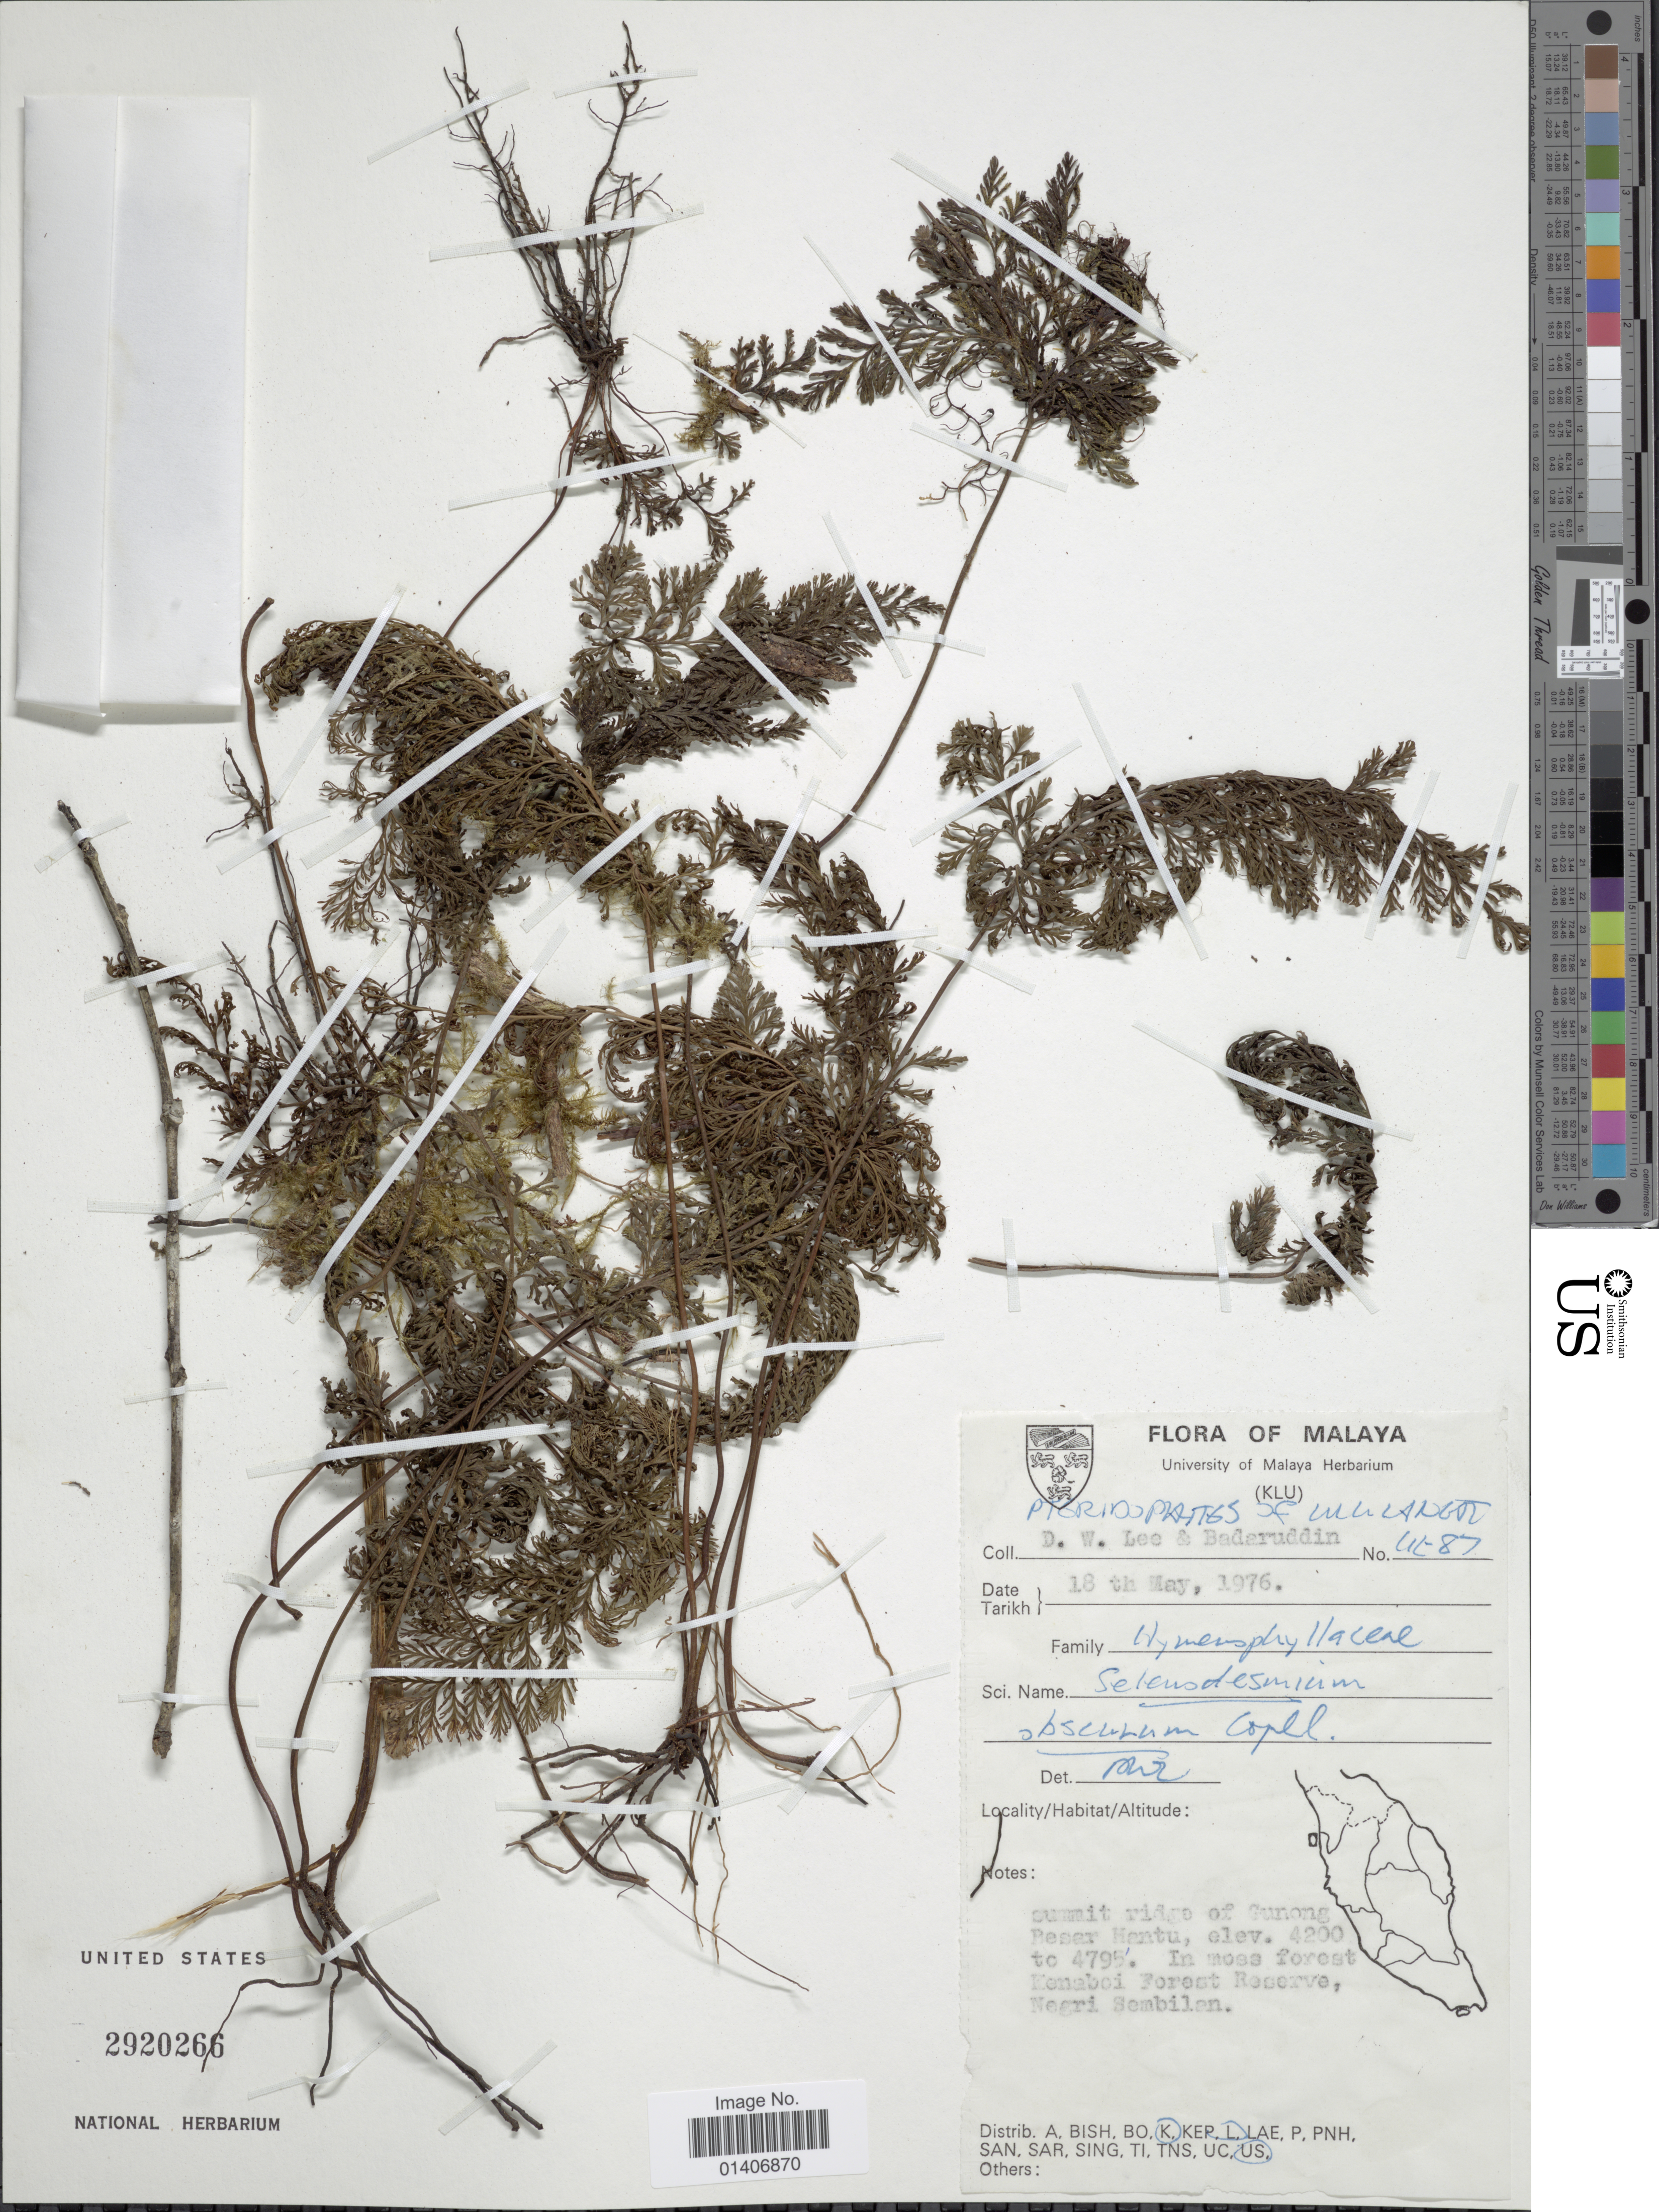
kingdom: Plantae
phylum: Tracheophyta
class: Polypodiopsida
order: Hymenophyllales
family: Hymenophyllaceae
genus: Abrodictyum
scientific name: Abrodictyum obscurum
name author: (Blume) Ebihara & K. Iwats.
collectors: D. Lee & -. Badaruddin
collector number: UL-87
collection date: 1976-05-18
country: Malaysia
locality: Malaya, summit ridge of Gunong Besar Kantu. In moss forest Kenaboi Forest Reserve, Negri Sembilan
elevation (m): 1280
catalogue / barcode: US 2920266